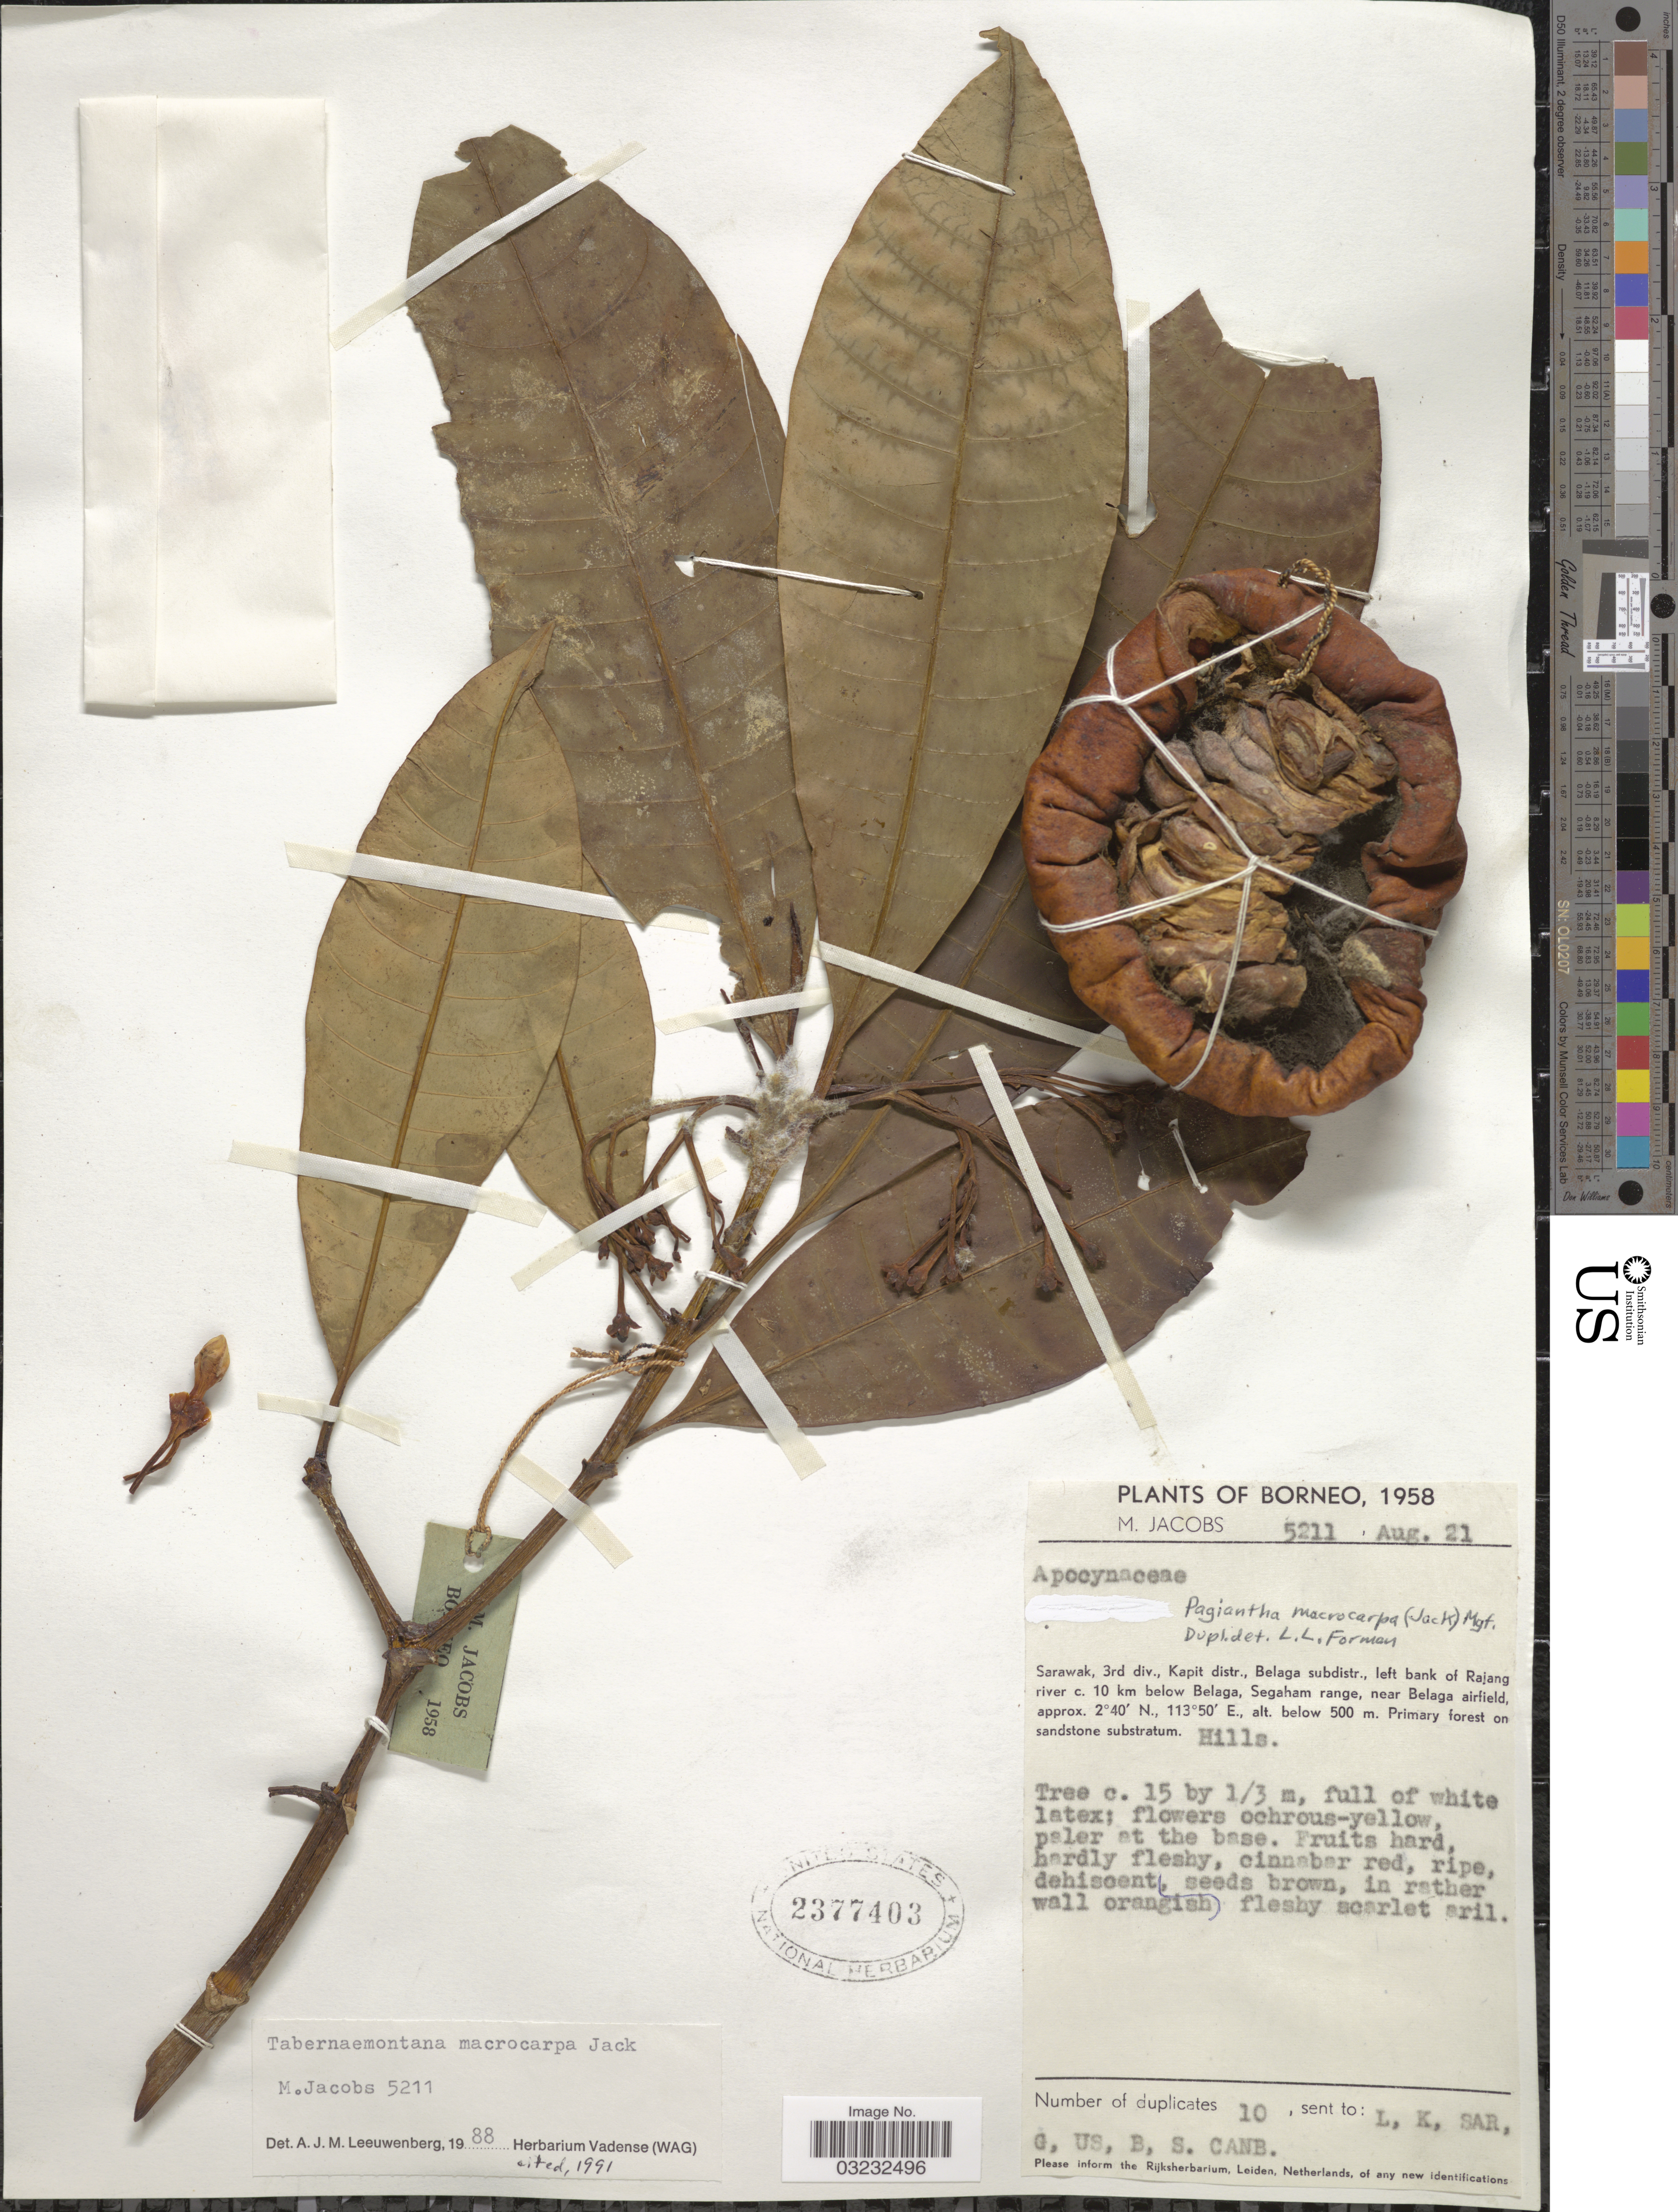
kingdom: Plantae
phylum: Tracheophyta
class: Magnoliopsida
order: Gentianales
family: Apocynaceae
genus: Tabernaemontana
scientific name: Tabernaemontana macrocarpa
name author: Jack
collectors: M. Jacobs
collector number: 5211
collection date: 1958-08-21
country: Malaysia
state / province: Sarawak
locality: Borneo, 3rd div., Kapit distr., Belaga subdistr., left bank of Rajang river c. 10 km below Belaga, Segaham range, near Belaga airfield.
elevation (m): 500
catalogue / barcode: US 2377403